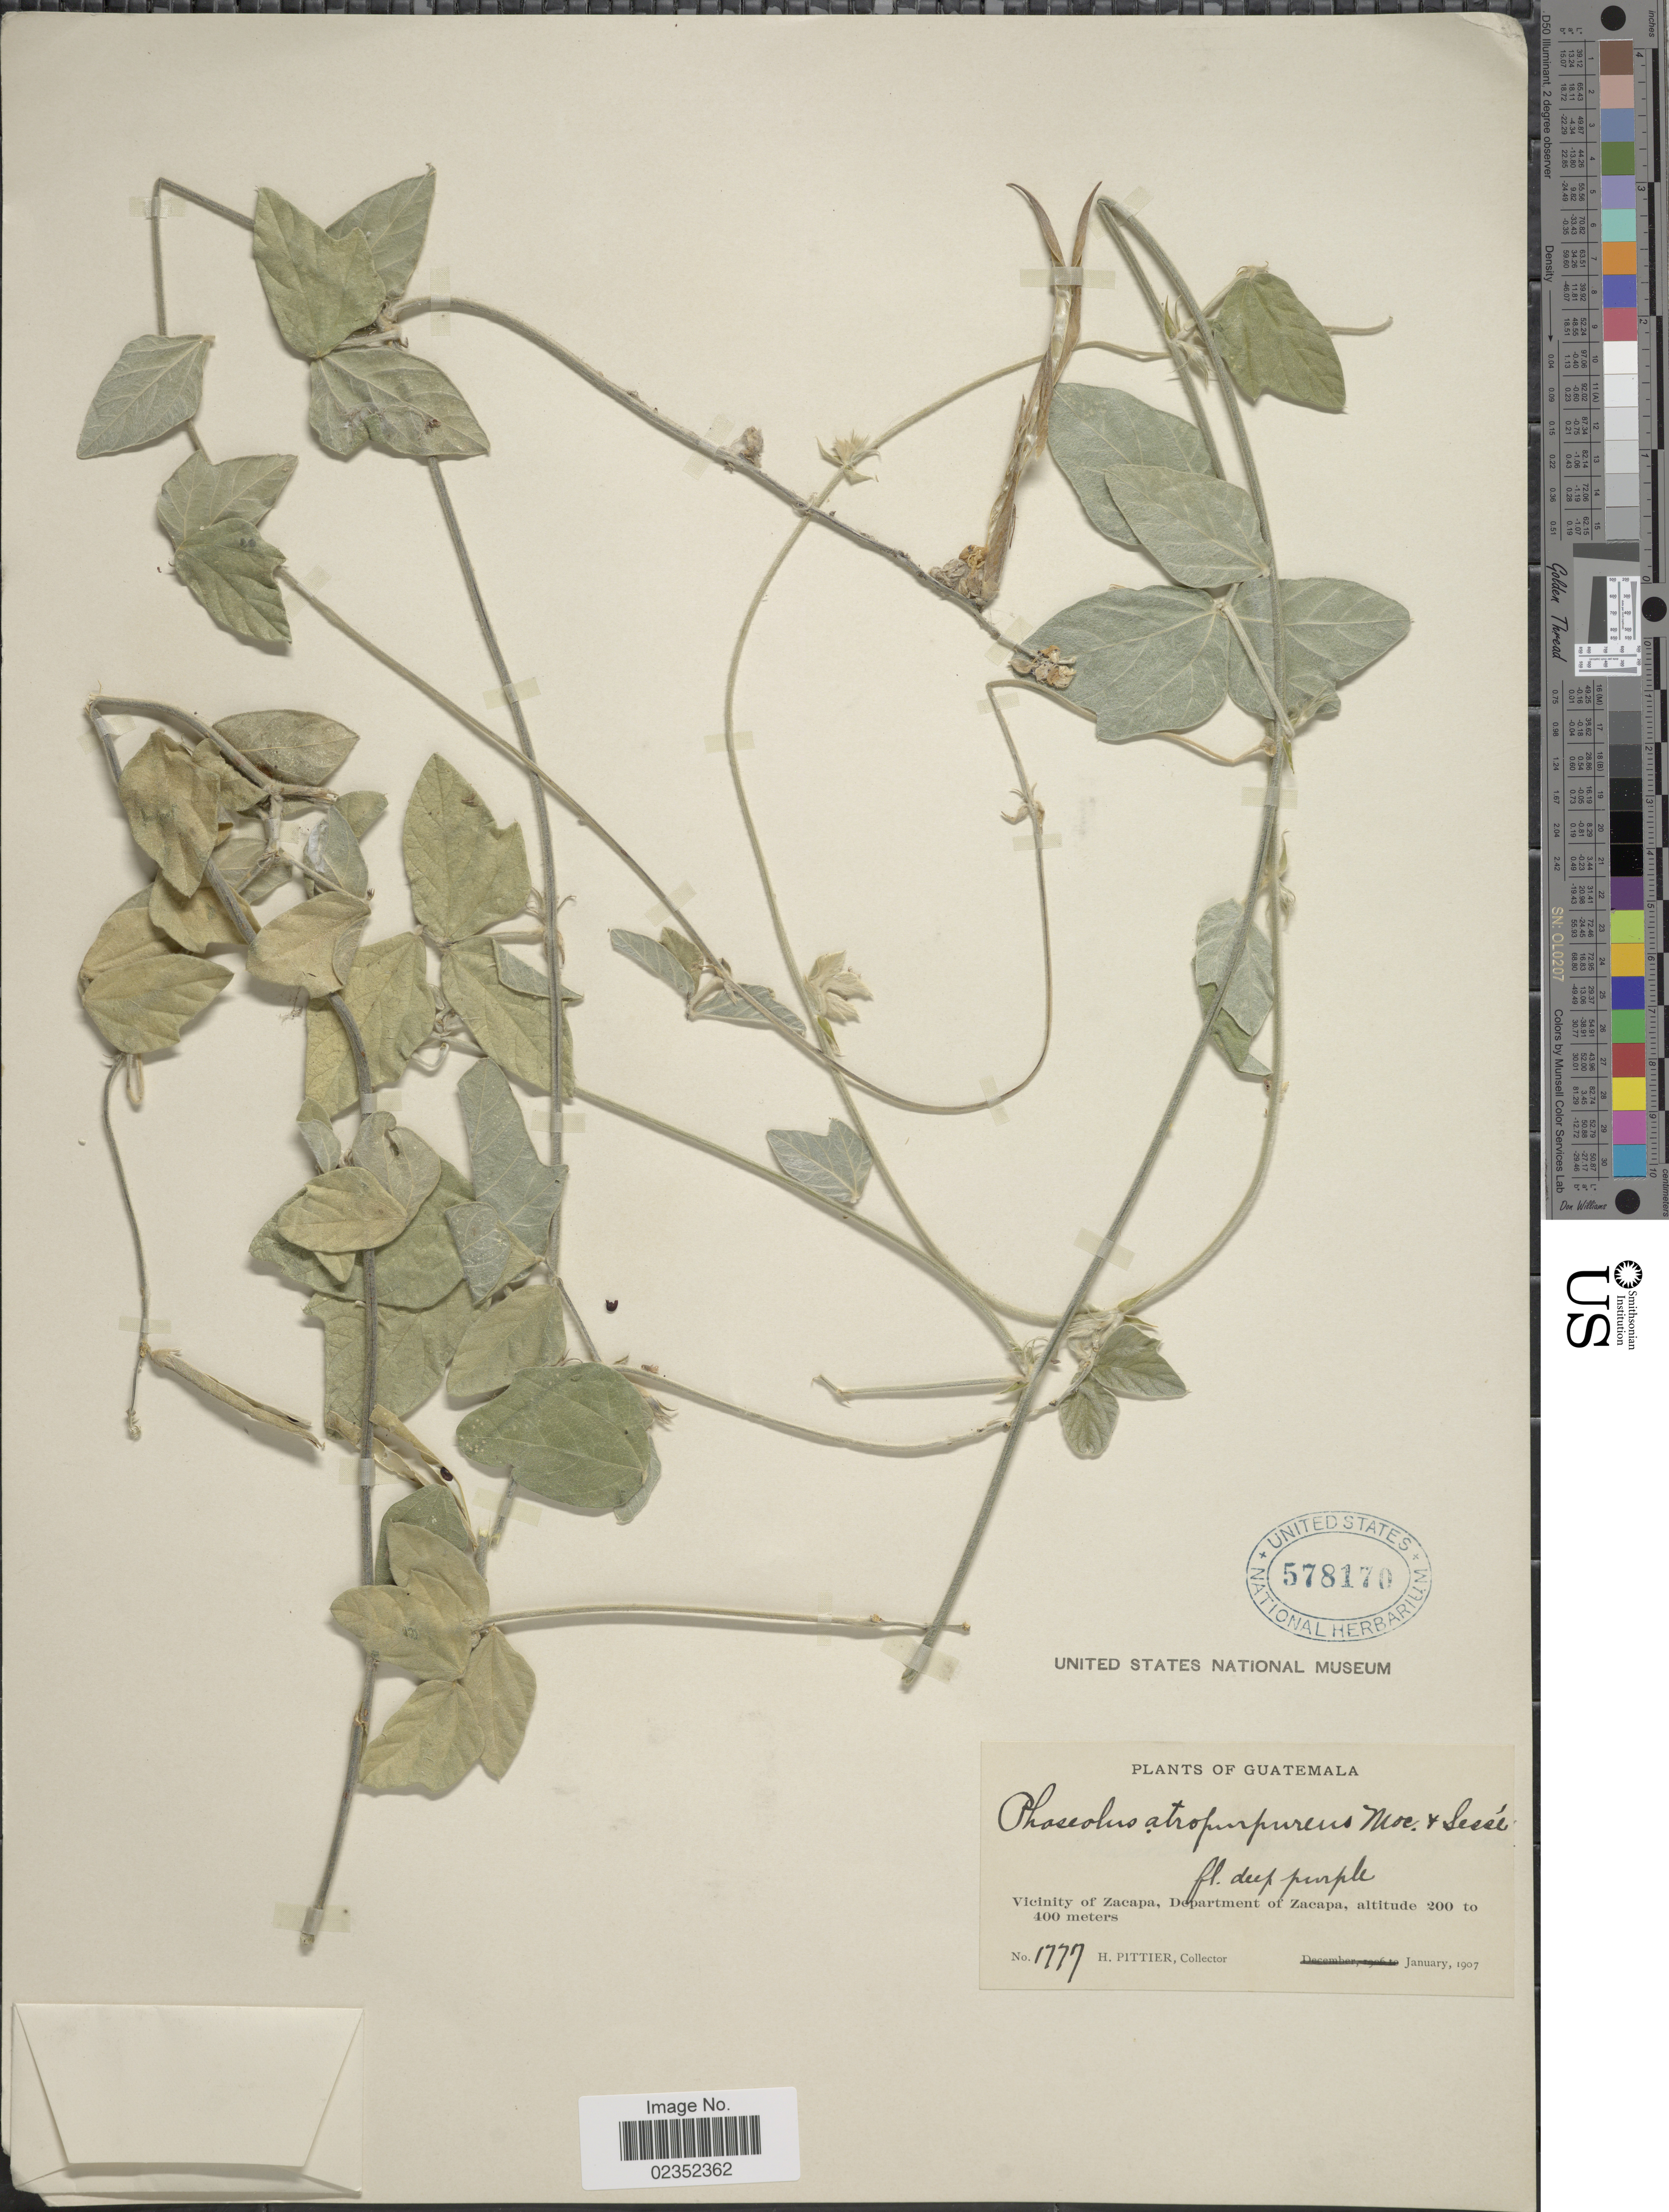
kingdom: Plantae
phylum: Tracheophyta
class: Magnoliopsida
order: Fabales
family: Fabaceae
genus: Macroptilium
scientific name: Macroptilium atropurpureum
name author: (DC.) Urb.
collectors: H. F. Pittier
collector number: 1777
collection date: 1907-01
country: Guatemala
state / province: Zacapa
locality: Vicinity of Zacapa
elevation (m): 200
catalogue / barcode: US 578170